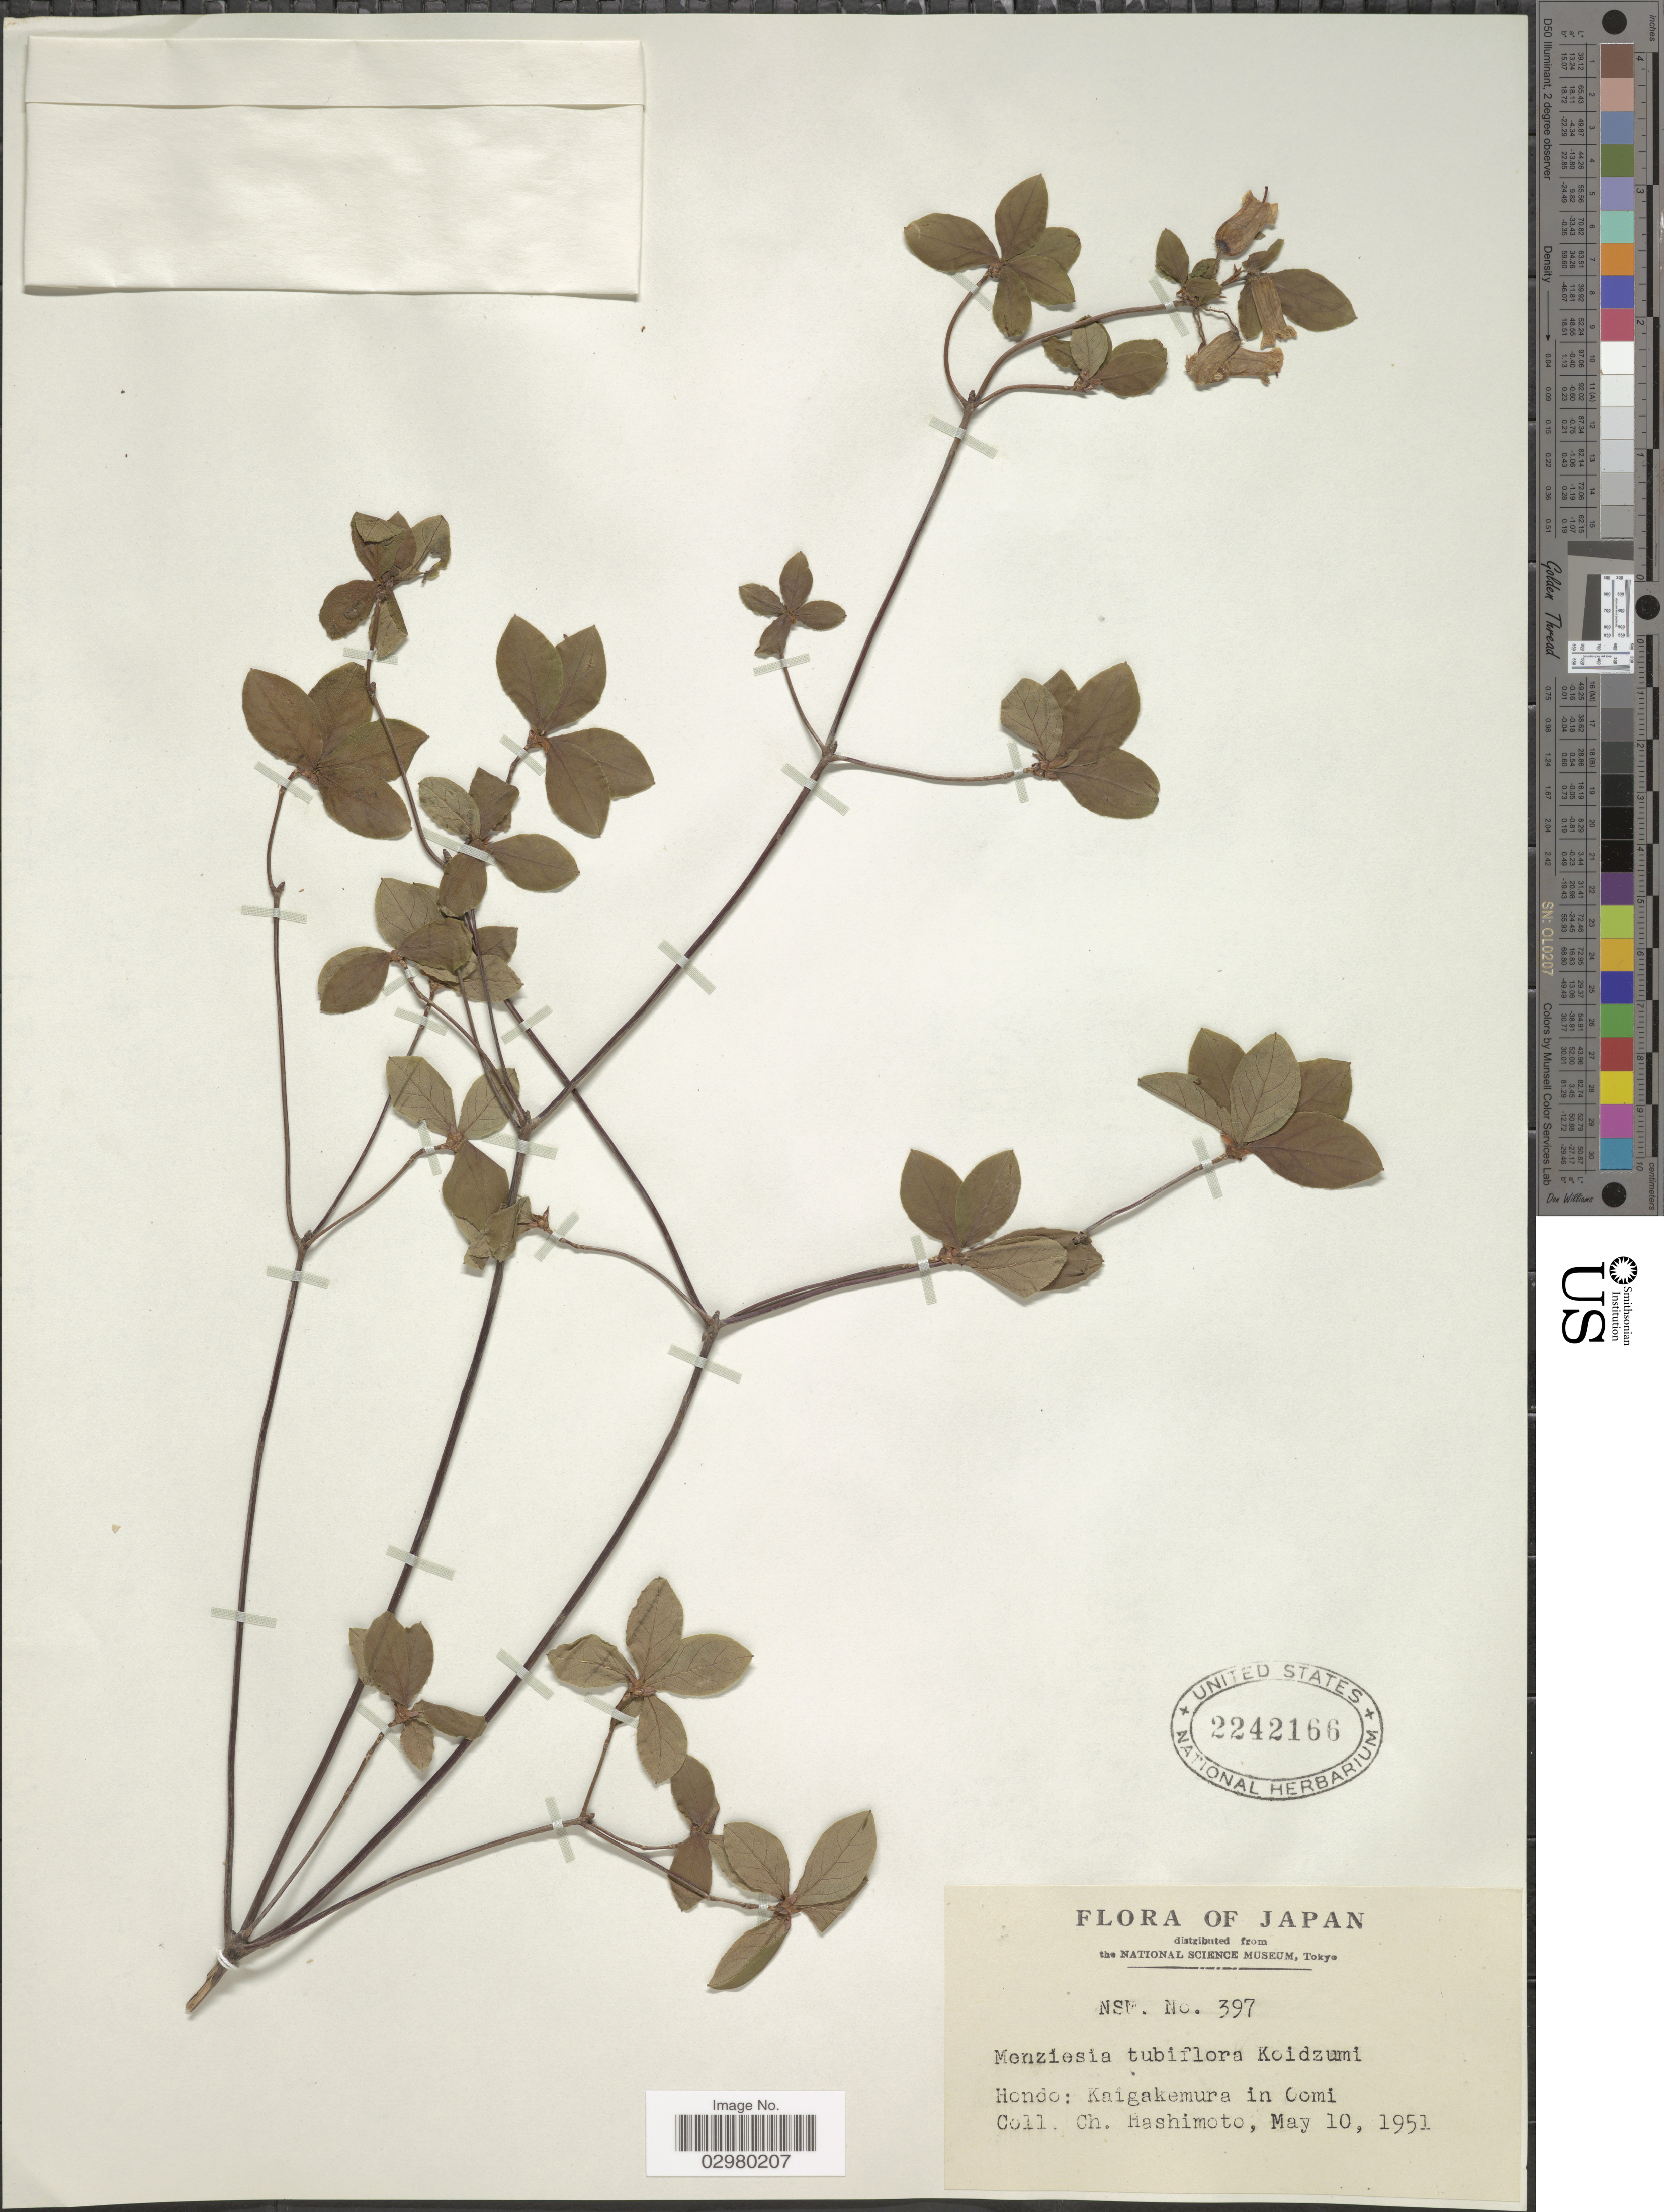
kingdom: Plantae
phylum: Tracheophyta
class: Magnoliopsida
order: Ericales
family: Ericaceae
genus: Menziesia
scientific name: Menziesia tubiflora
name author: Koidz.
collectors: C. Hashimoto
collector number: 397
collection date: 1951-05-10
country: Japan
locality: Kaigakemura in Oomi.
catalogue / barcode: US 2242166